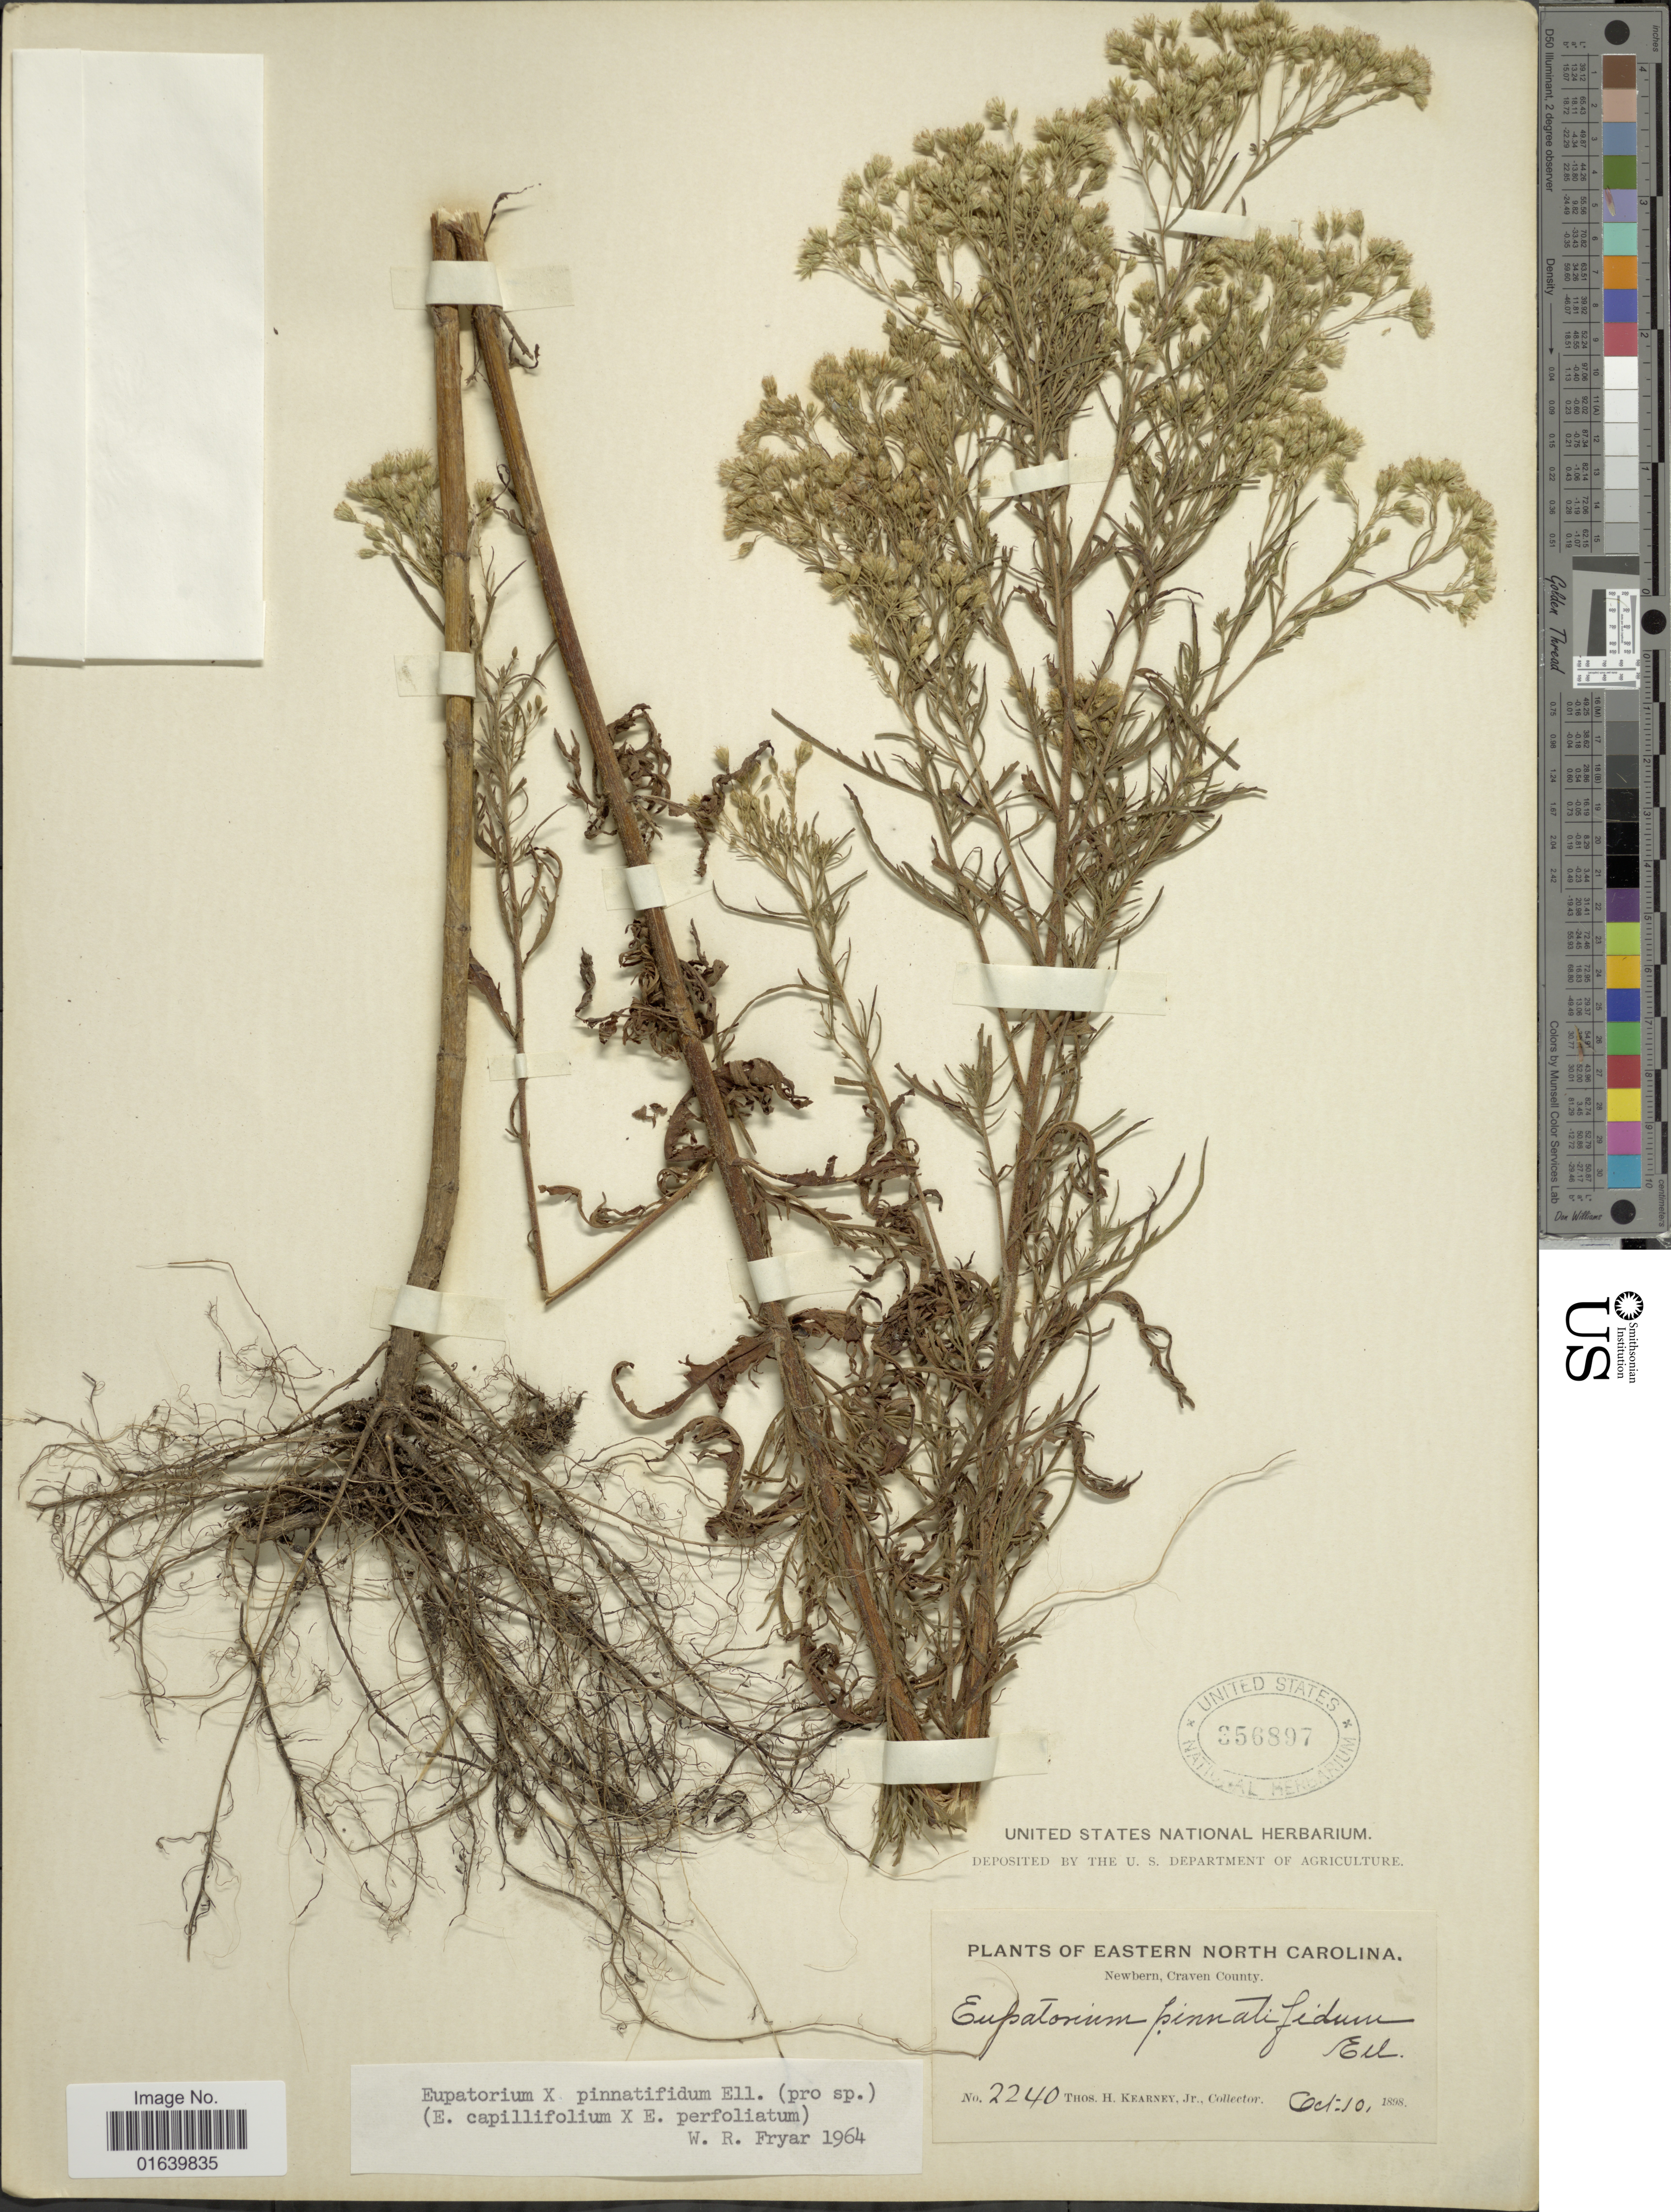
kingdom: Plantae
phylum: Tracheophyta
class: Magnoliopsida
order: Asterales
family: Asteraceae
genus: Eupatorium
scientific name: Eupatorium x pinnatifidum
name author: Elliott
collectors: T. H. Kearney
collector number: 2240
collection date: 1898-10-10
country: United States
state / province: North Carolina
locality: Eastern North Carolina, Newbern, Craven County.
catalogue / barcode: US 356897